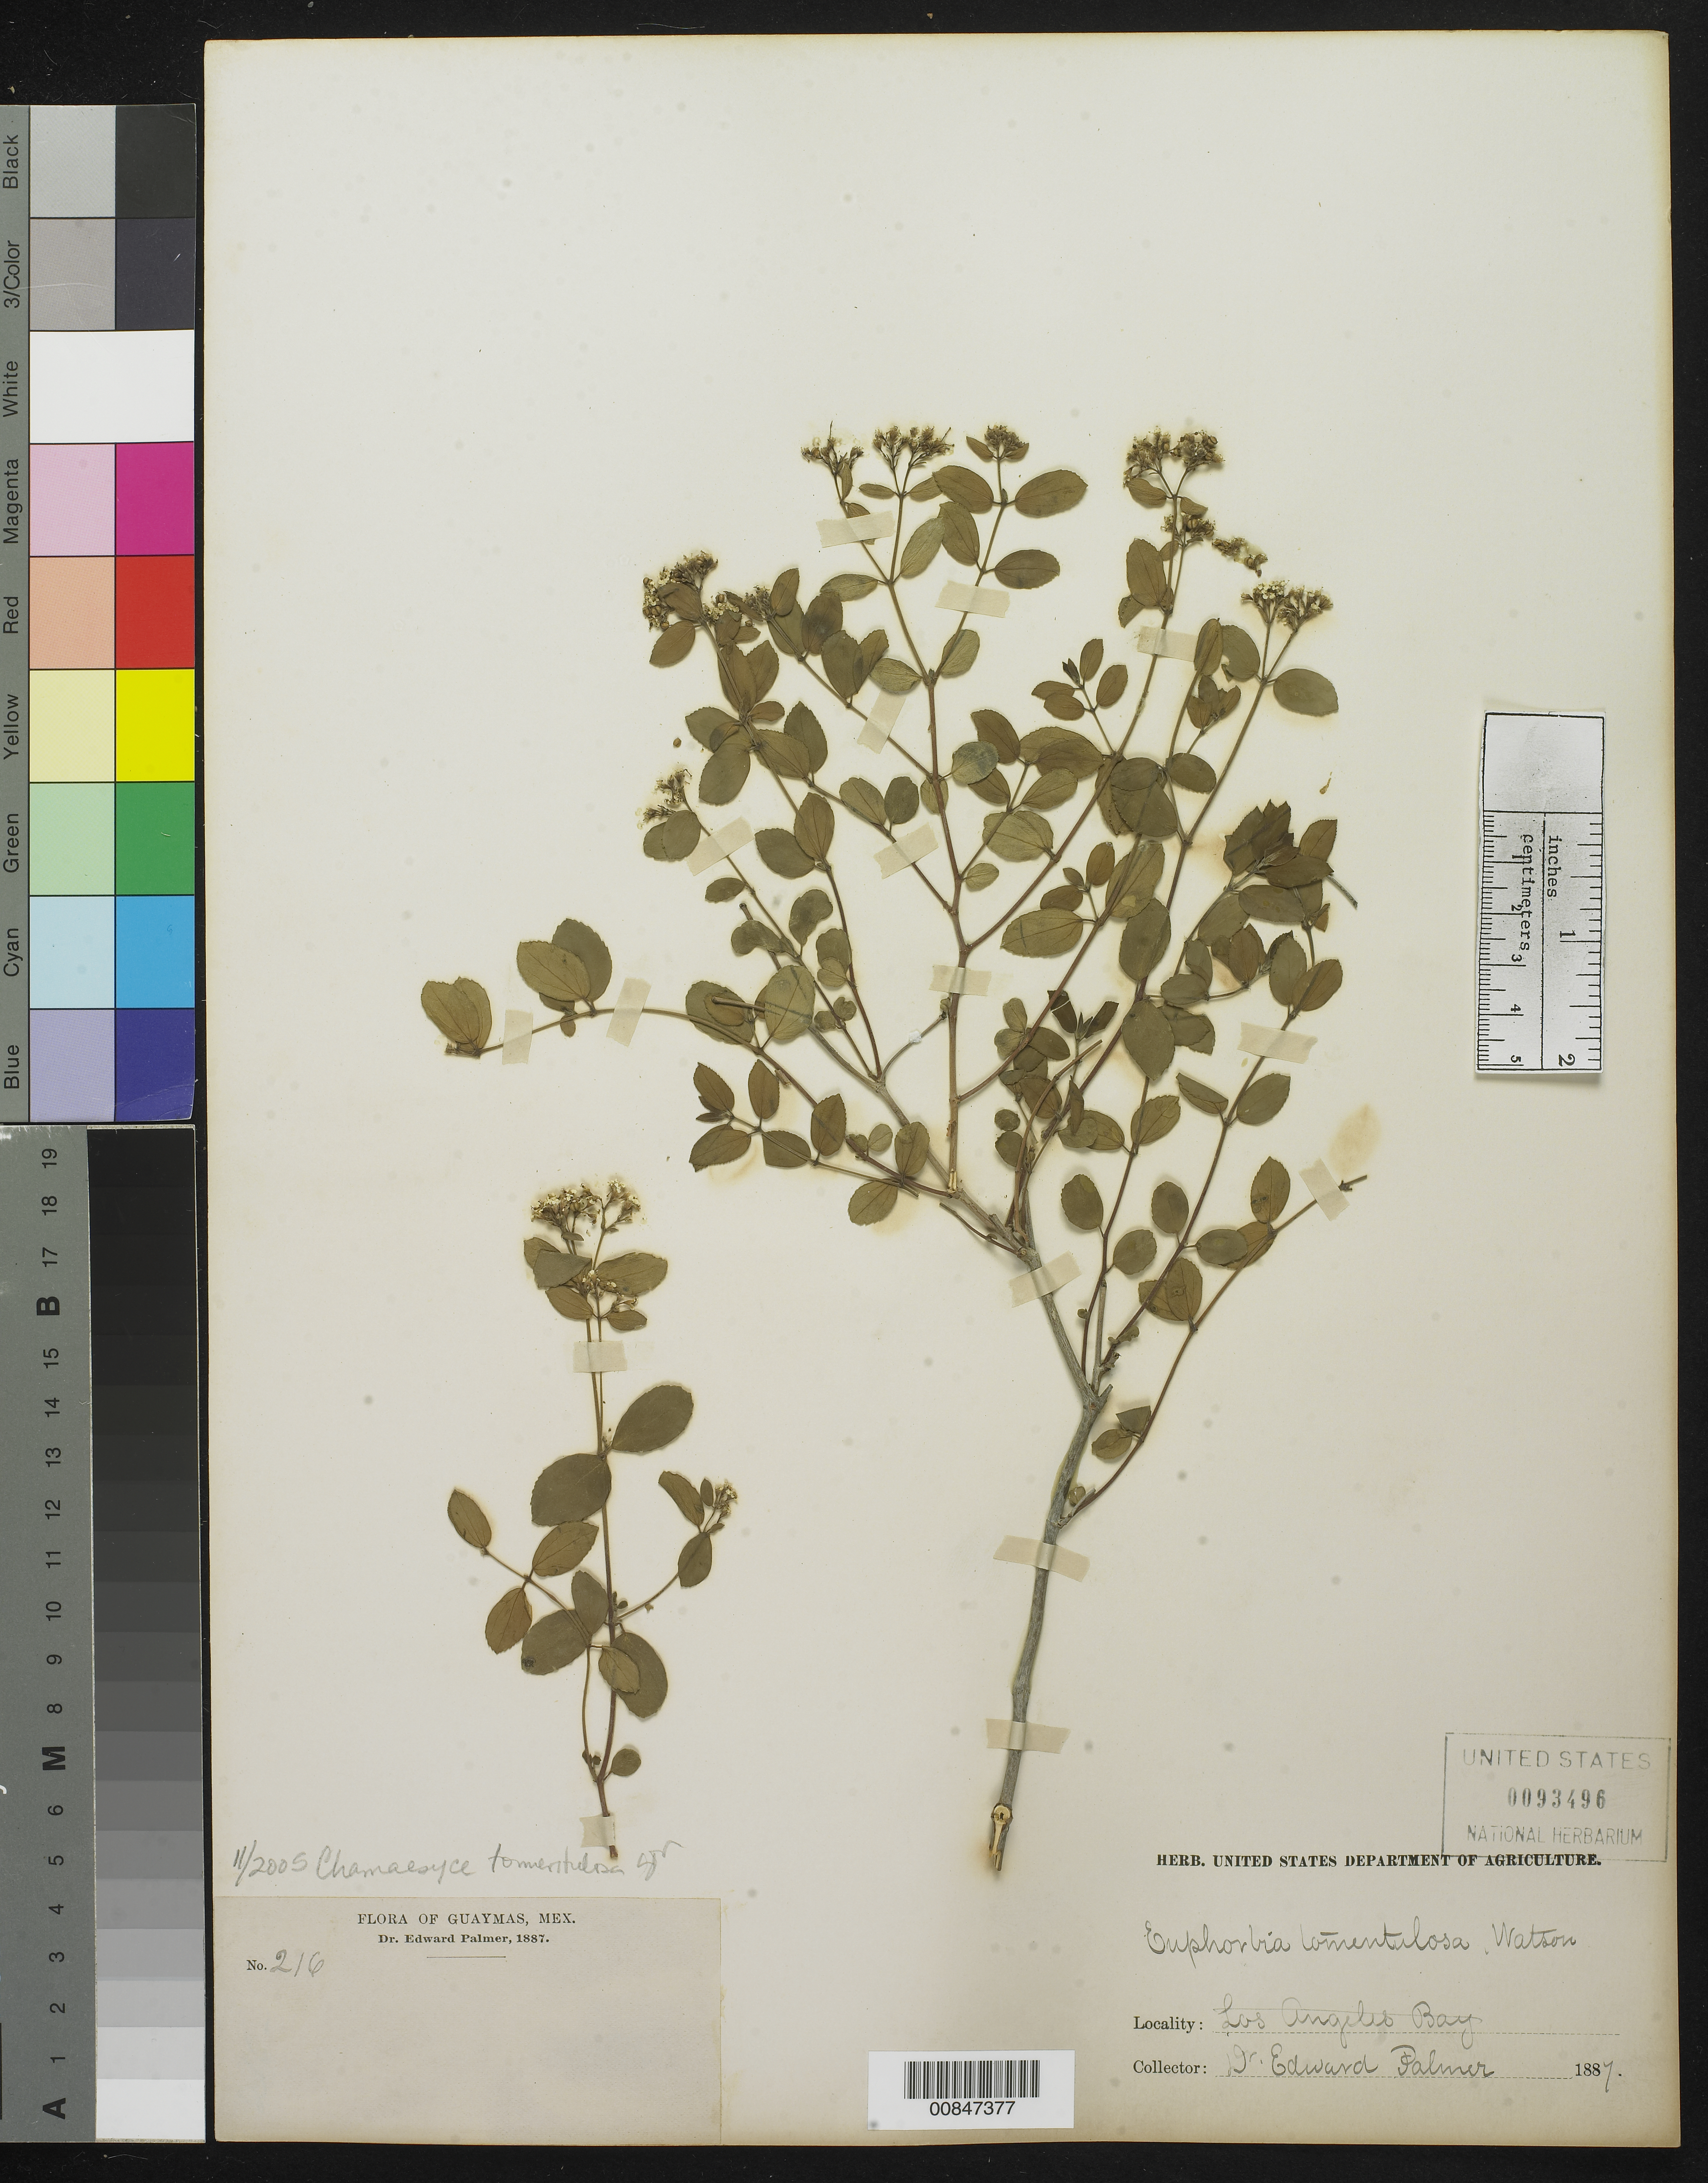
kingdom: Plantae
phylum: Tracheophyta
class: Magnoliopsida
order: Malpighiales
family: Euphorbiaceae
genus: Euphorbia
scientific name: Euphorbia tomentulosa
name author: S. Watson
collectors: E. Palmer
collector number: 216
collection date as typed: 1887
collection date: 1887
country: Mexico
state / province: Sonora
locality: Guaymas, Sonora.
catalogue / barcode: US 93496